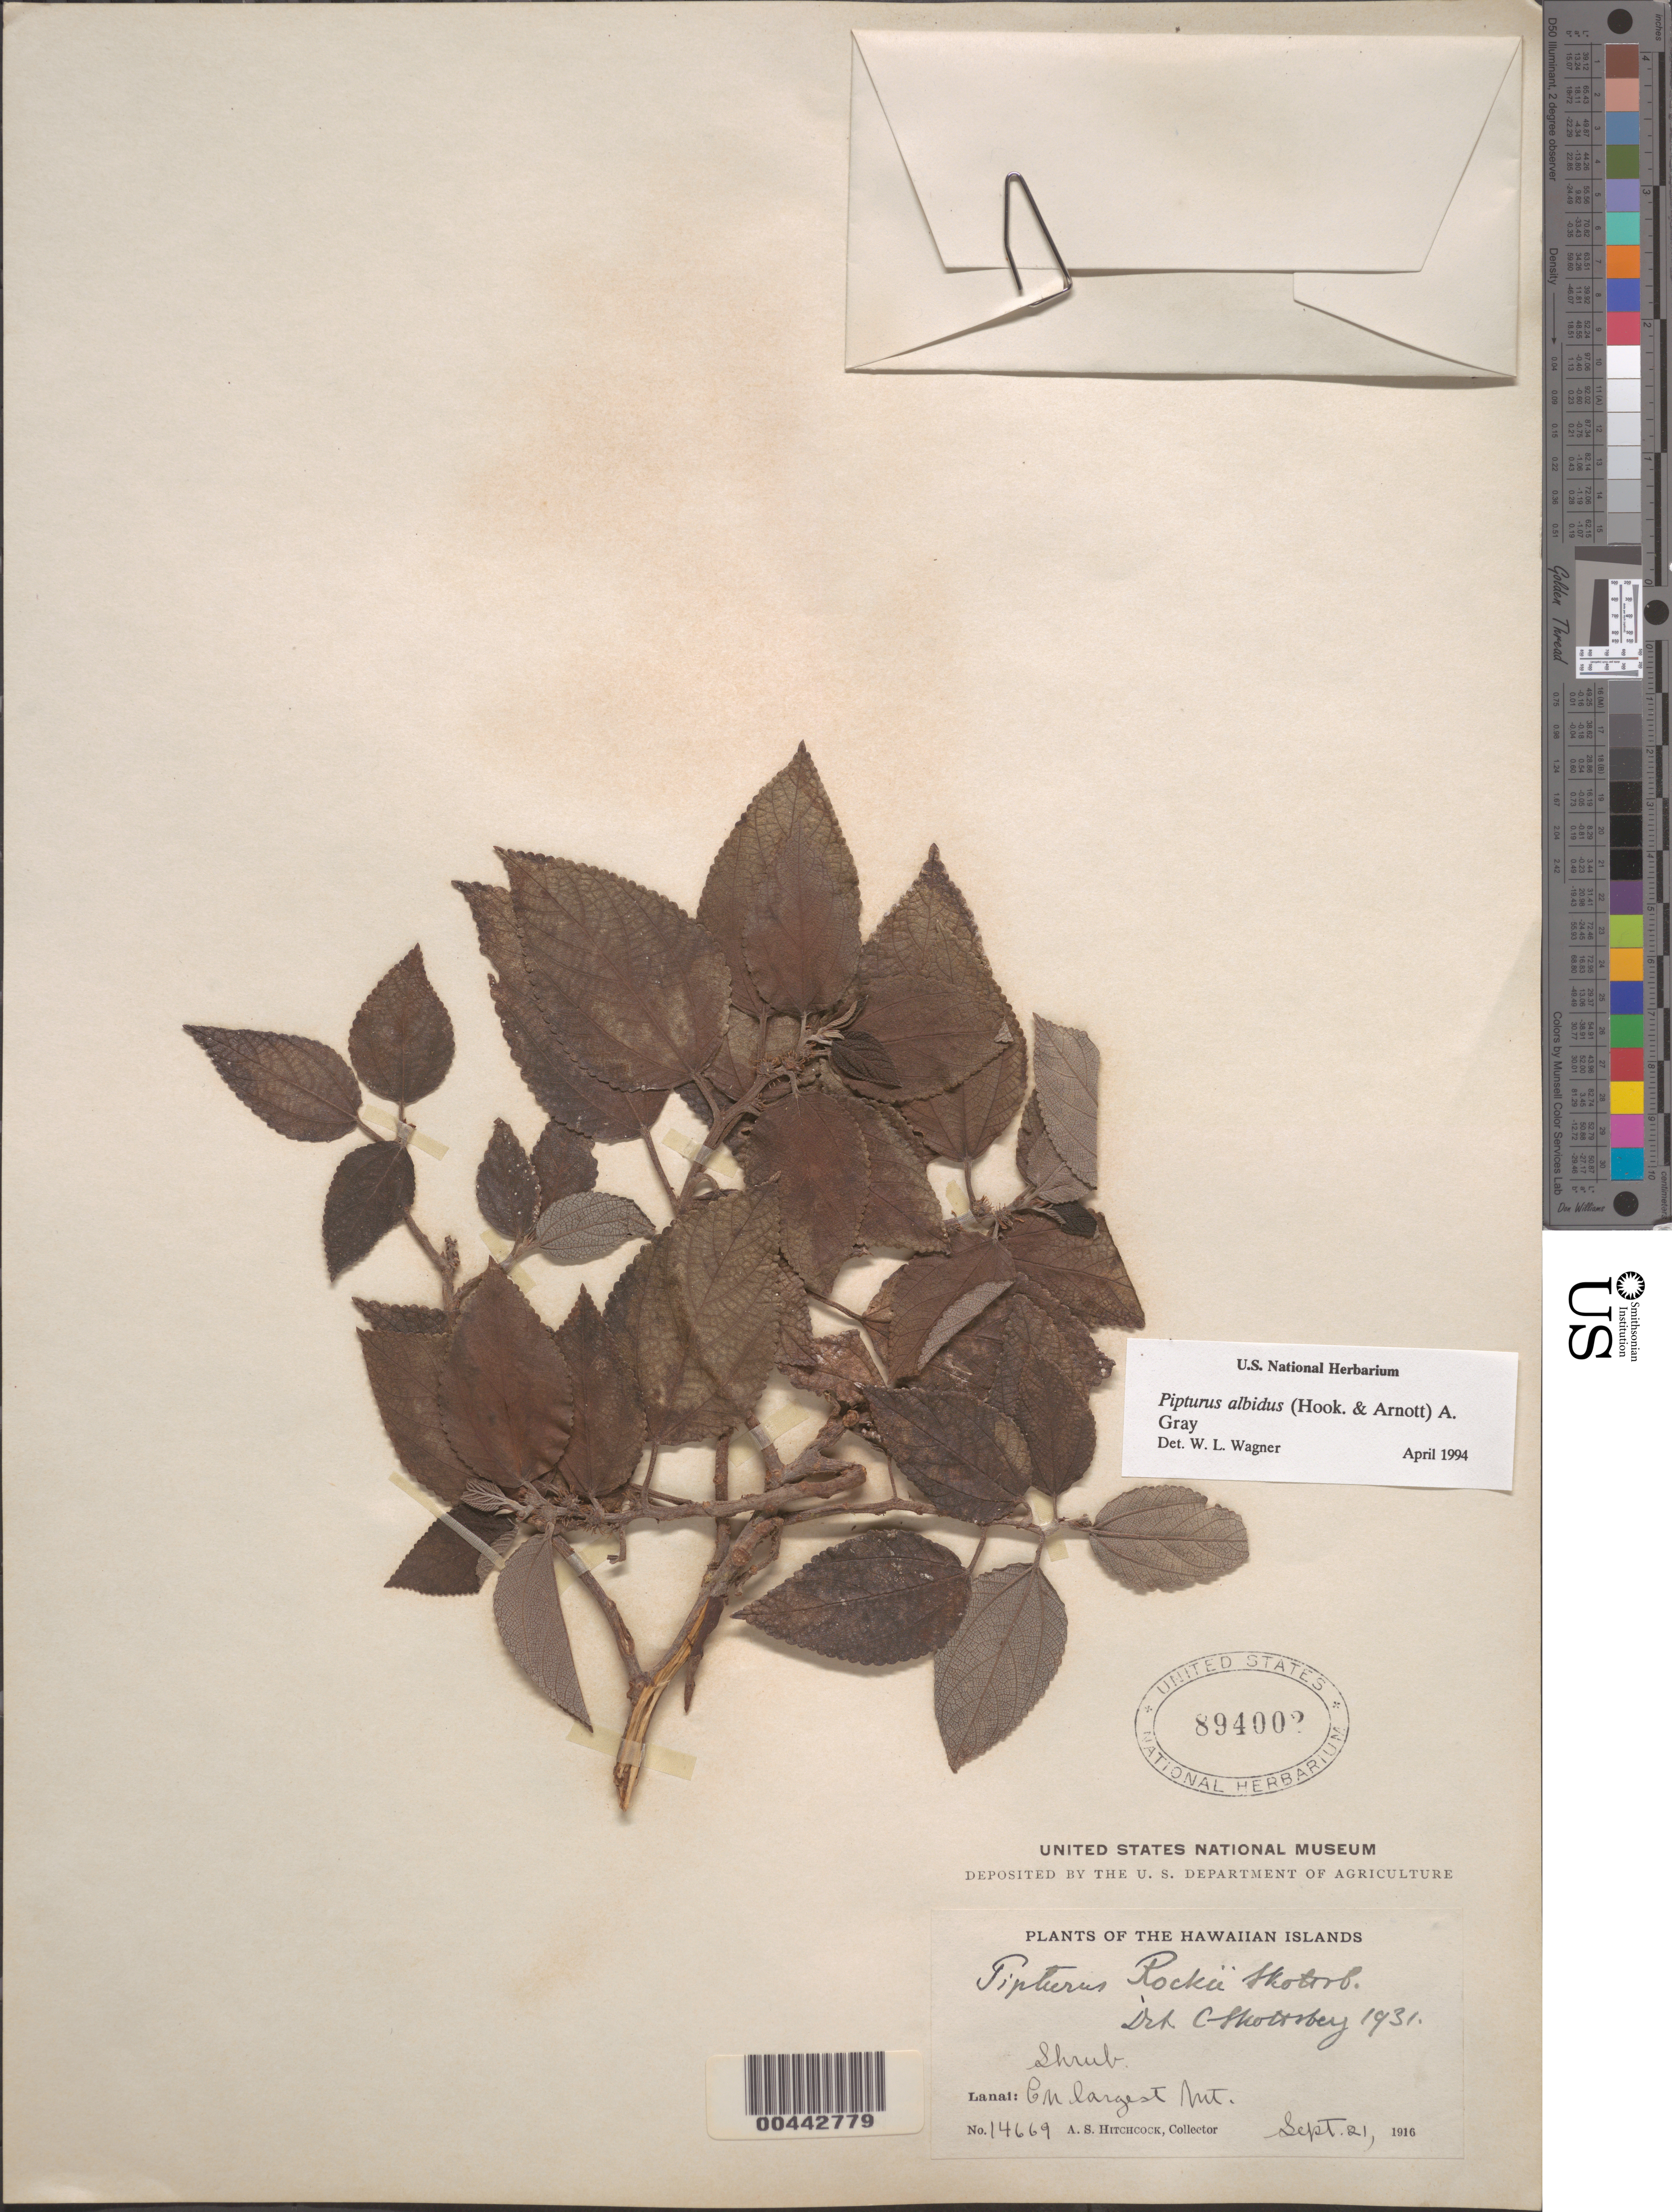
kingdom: Plantae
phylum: Tracheophyta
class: Magnoliopsida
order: Rosales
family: Urticaceae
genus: Pipturus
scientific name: Pipturus albidus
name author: (Hook. & Arn.) A. Gray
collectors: A. S. Hitchcock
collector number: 14669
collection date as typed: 21 Sep 1916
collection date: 1916-09-21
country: United States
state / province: Hawaii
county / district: Maui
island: Lana'i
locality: On largest Mt.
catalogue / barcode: US 894002